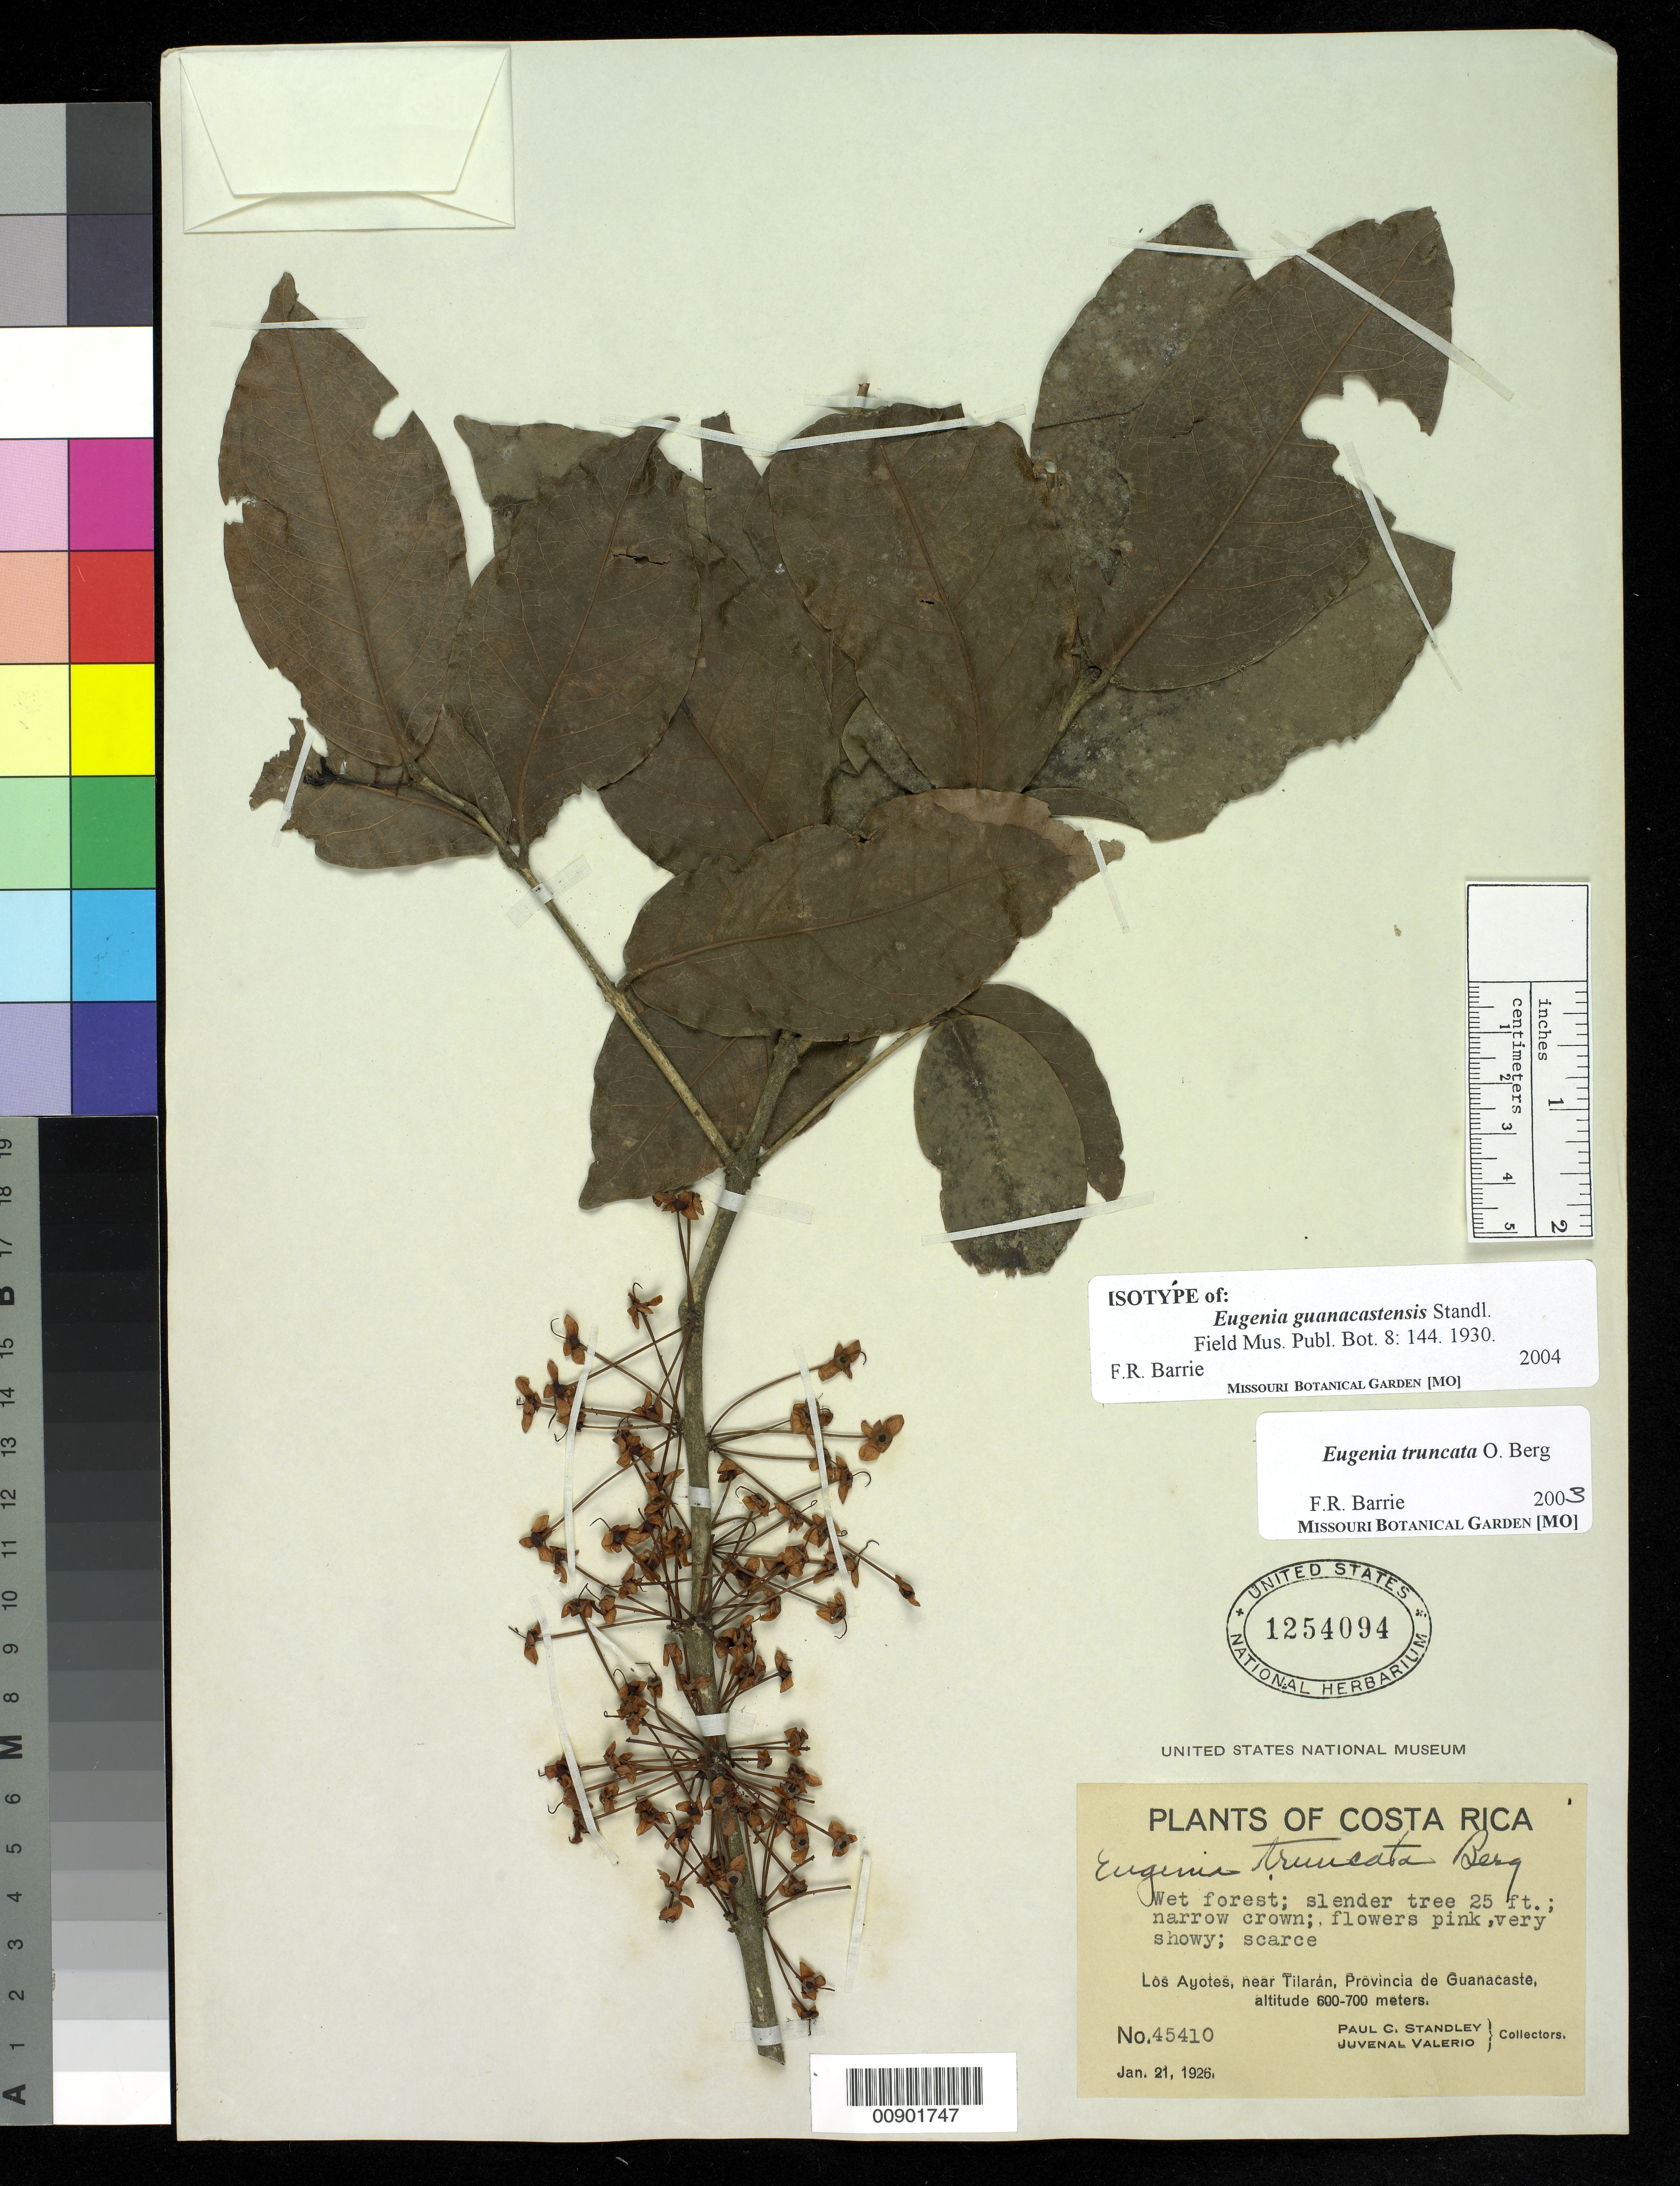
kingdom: Plantae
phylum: Tracheophyta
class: Magnoliopsida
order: Myrtales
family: Myrtaceae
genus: Eugenia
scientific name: Eugenia guanacastensis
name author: Standl.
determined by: Barrie, F. R.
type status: Isotype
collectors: P. C. Standley & J. Valerio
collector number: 45410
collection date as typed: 21 Jan 1926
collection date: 1926-01-21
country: Costa Rica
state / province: Guanacaste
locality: Los Ayotes, near Tilarán, Provincia de Guanacaste.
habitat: Wet forest.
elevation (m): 600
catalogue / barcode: US 1254094